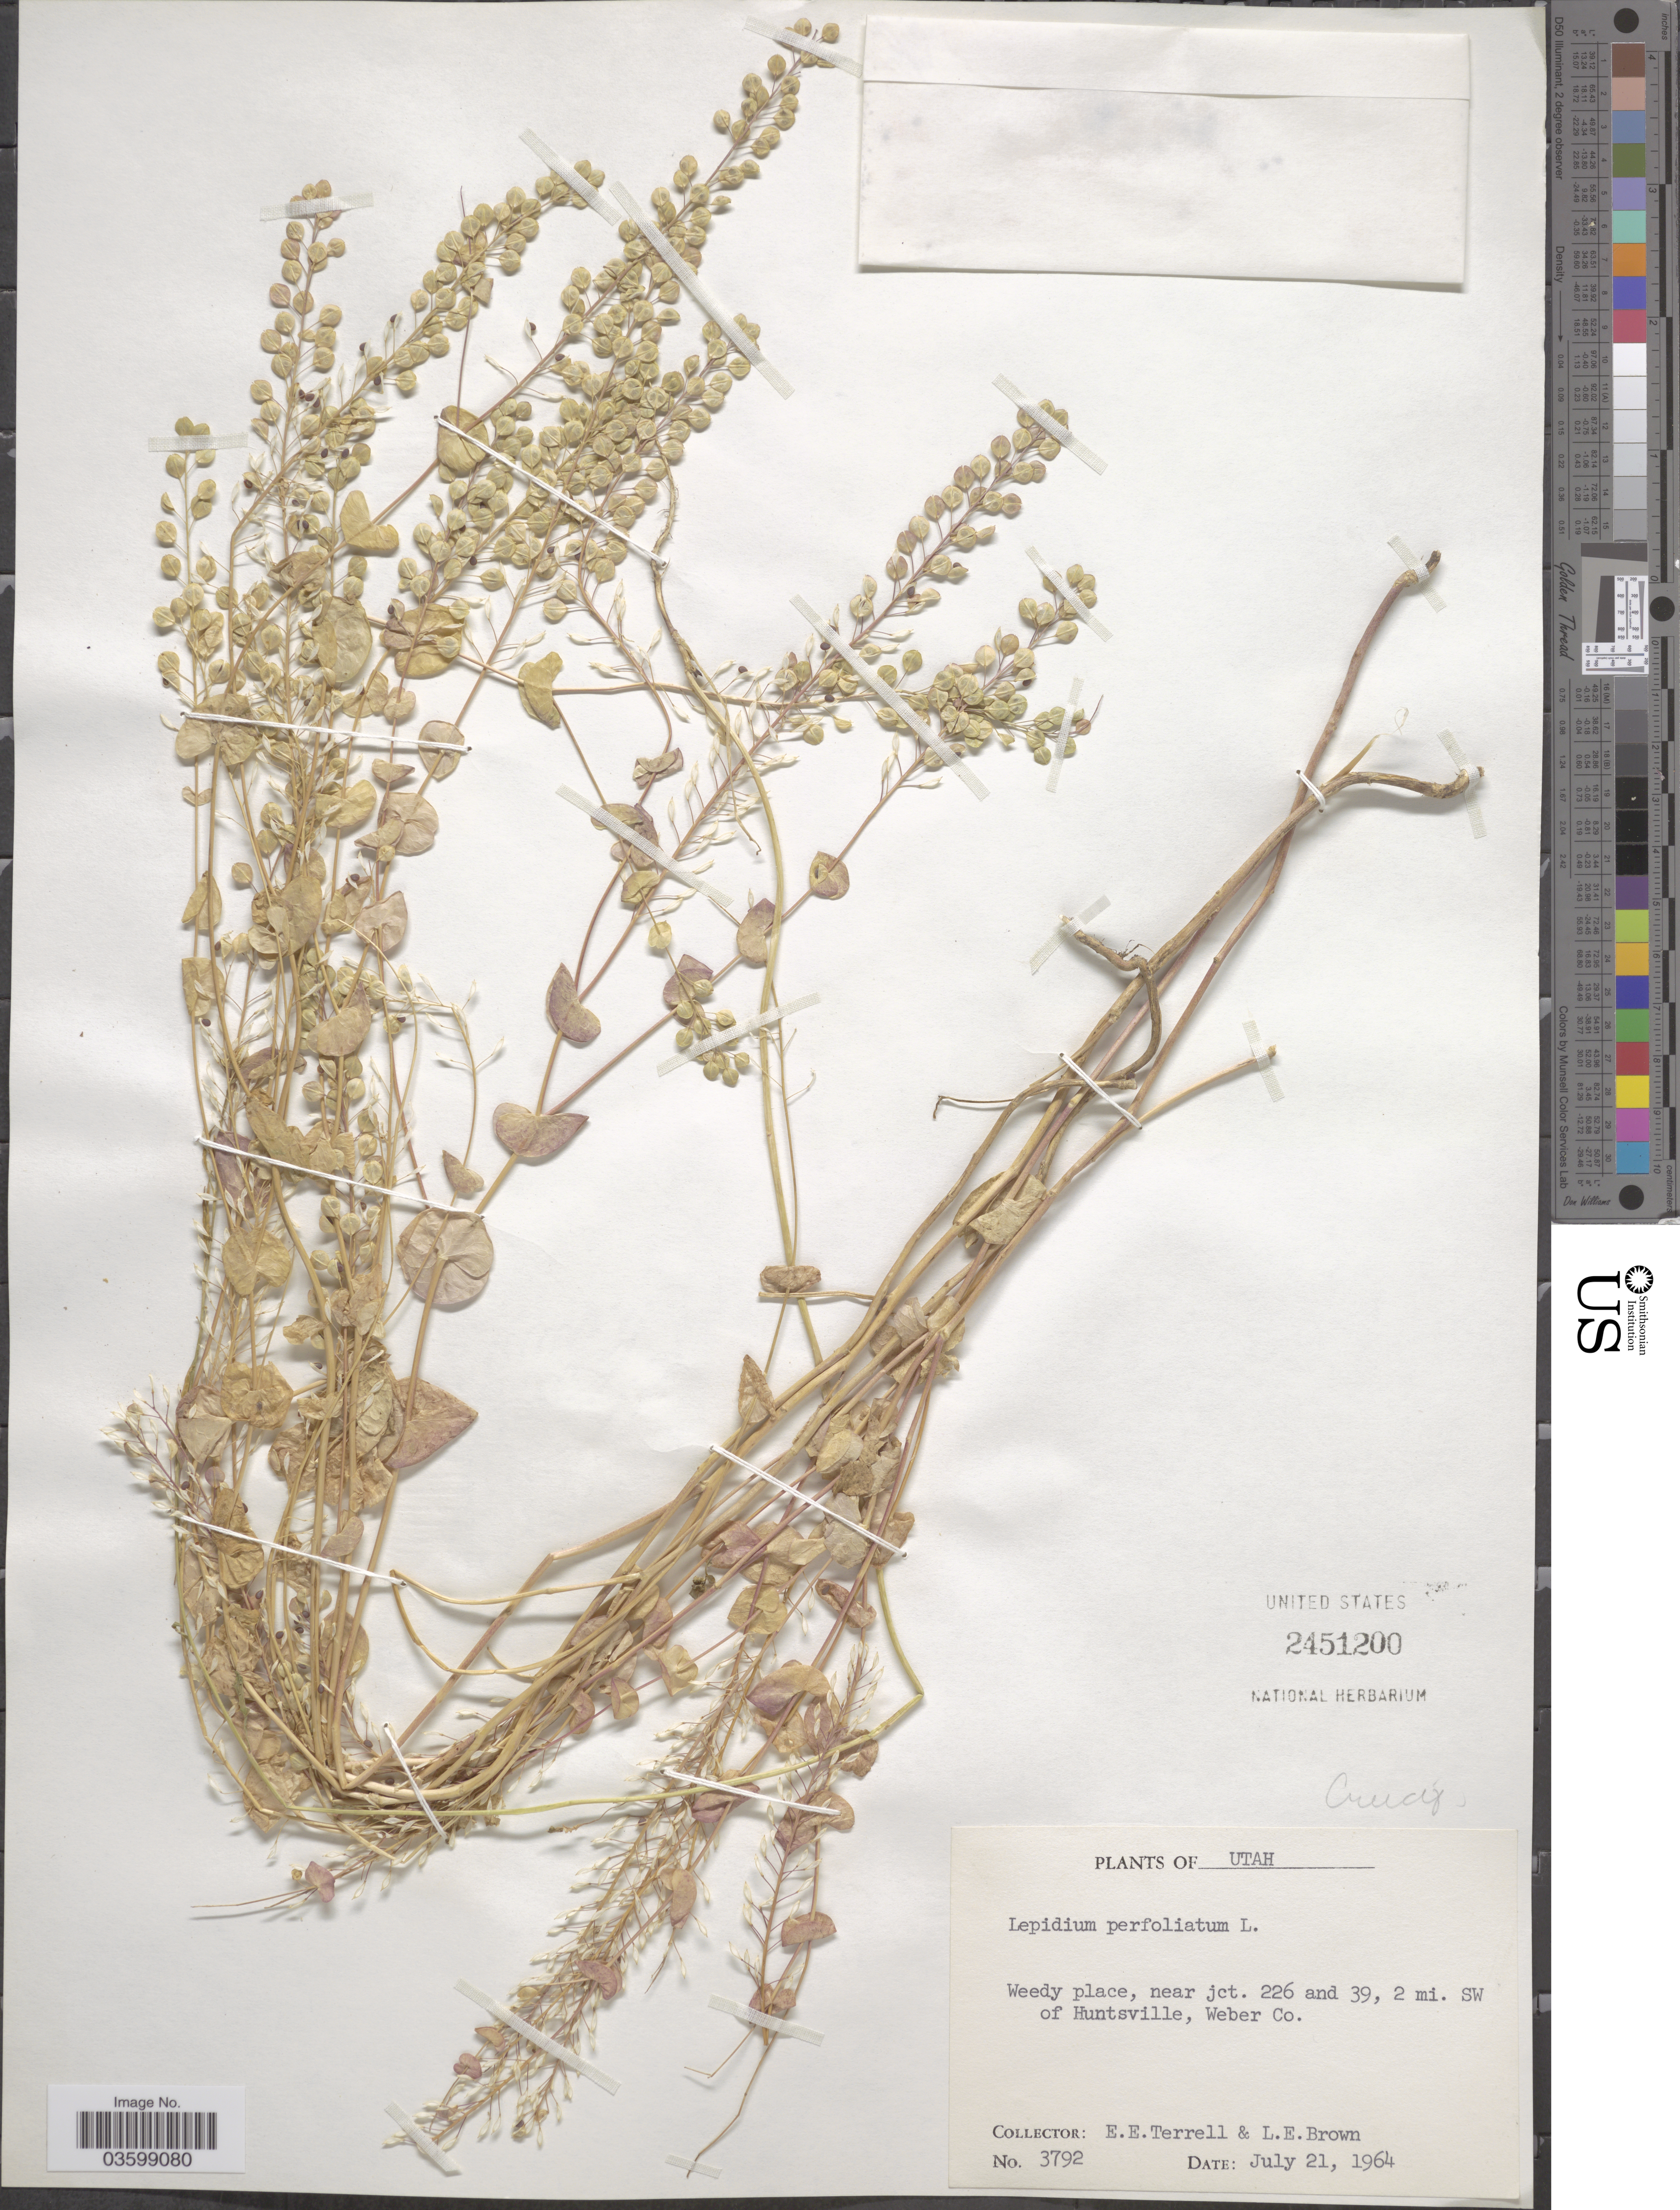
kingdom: Plantae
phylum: Tracheophyta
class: Magnoliopsida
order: Brassicales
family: Brassicaceae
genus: Lepidium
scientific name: Lepidium perfoliatum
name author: L.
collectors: E. E. Terrell & L. E. Brown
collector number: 3792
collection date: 1964-07-21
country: United States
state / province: Utah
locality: Near jct. 226 and 39, 2 mi. SW of Huntsville, Weber Co.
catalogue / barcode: US 2451200